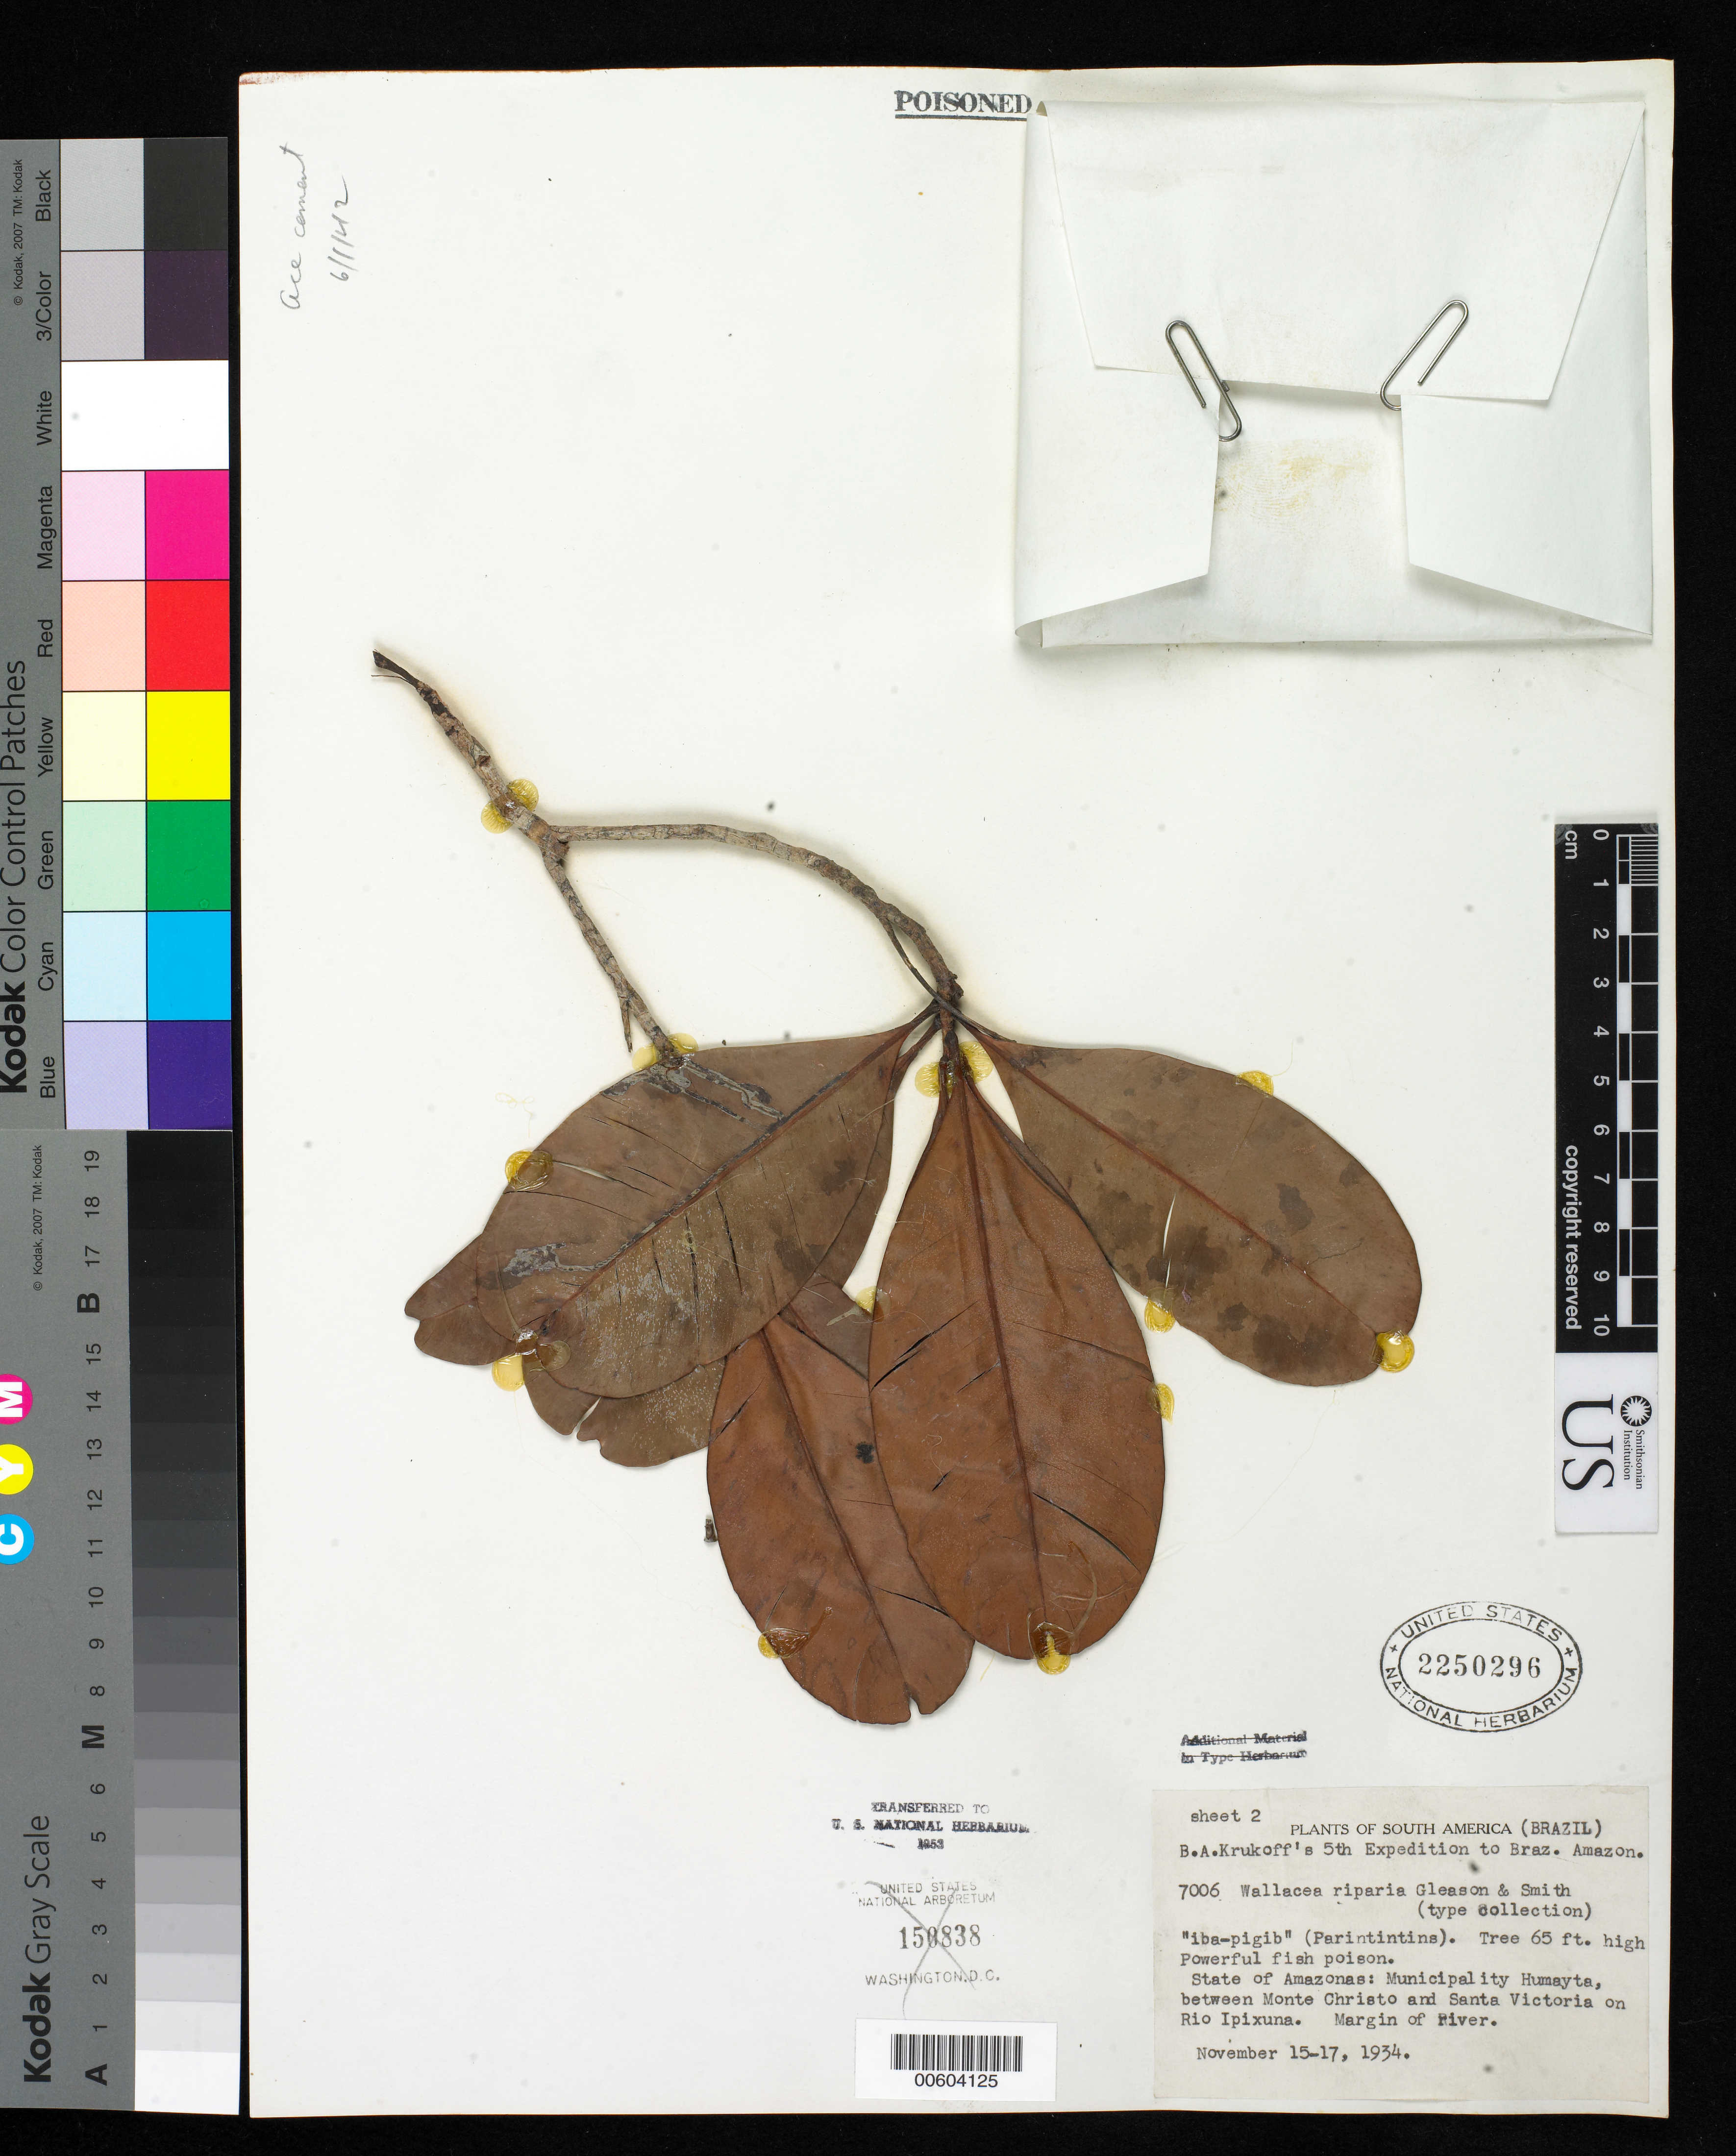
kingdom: Plantae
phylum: Tracheophyta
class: Magnoliopsida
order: Malpighiales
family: Ochnaceae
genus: Wallacea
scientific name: Wallacea riparia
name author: Gleason & A.C. Sm.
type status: Isotype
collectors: B. A. Krukoff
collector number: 7006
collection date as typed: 15 Nov 1934 to 17 Nov 1934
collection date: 1934-11-15/1934-11-17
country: Brazil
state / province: Amazonas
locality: Humayta, between Montechristo and Santa Victoria on Rio Ipixuna.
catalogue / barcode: US 2250296